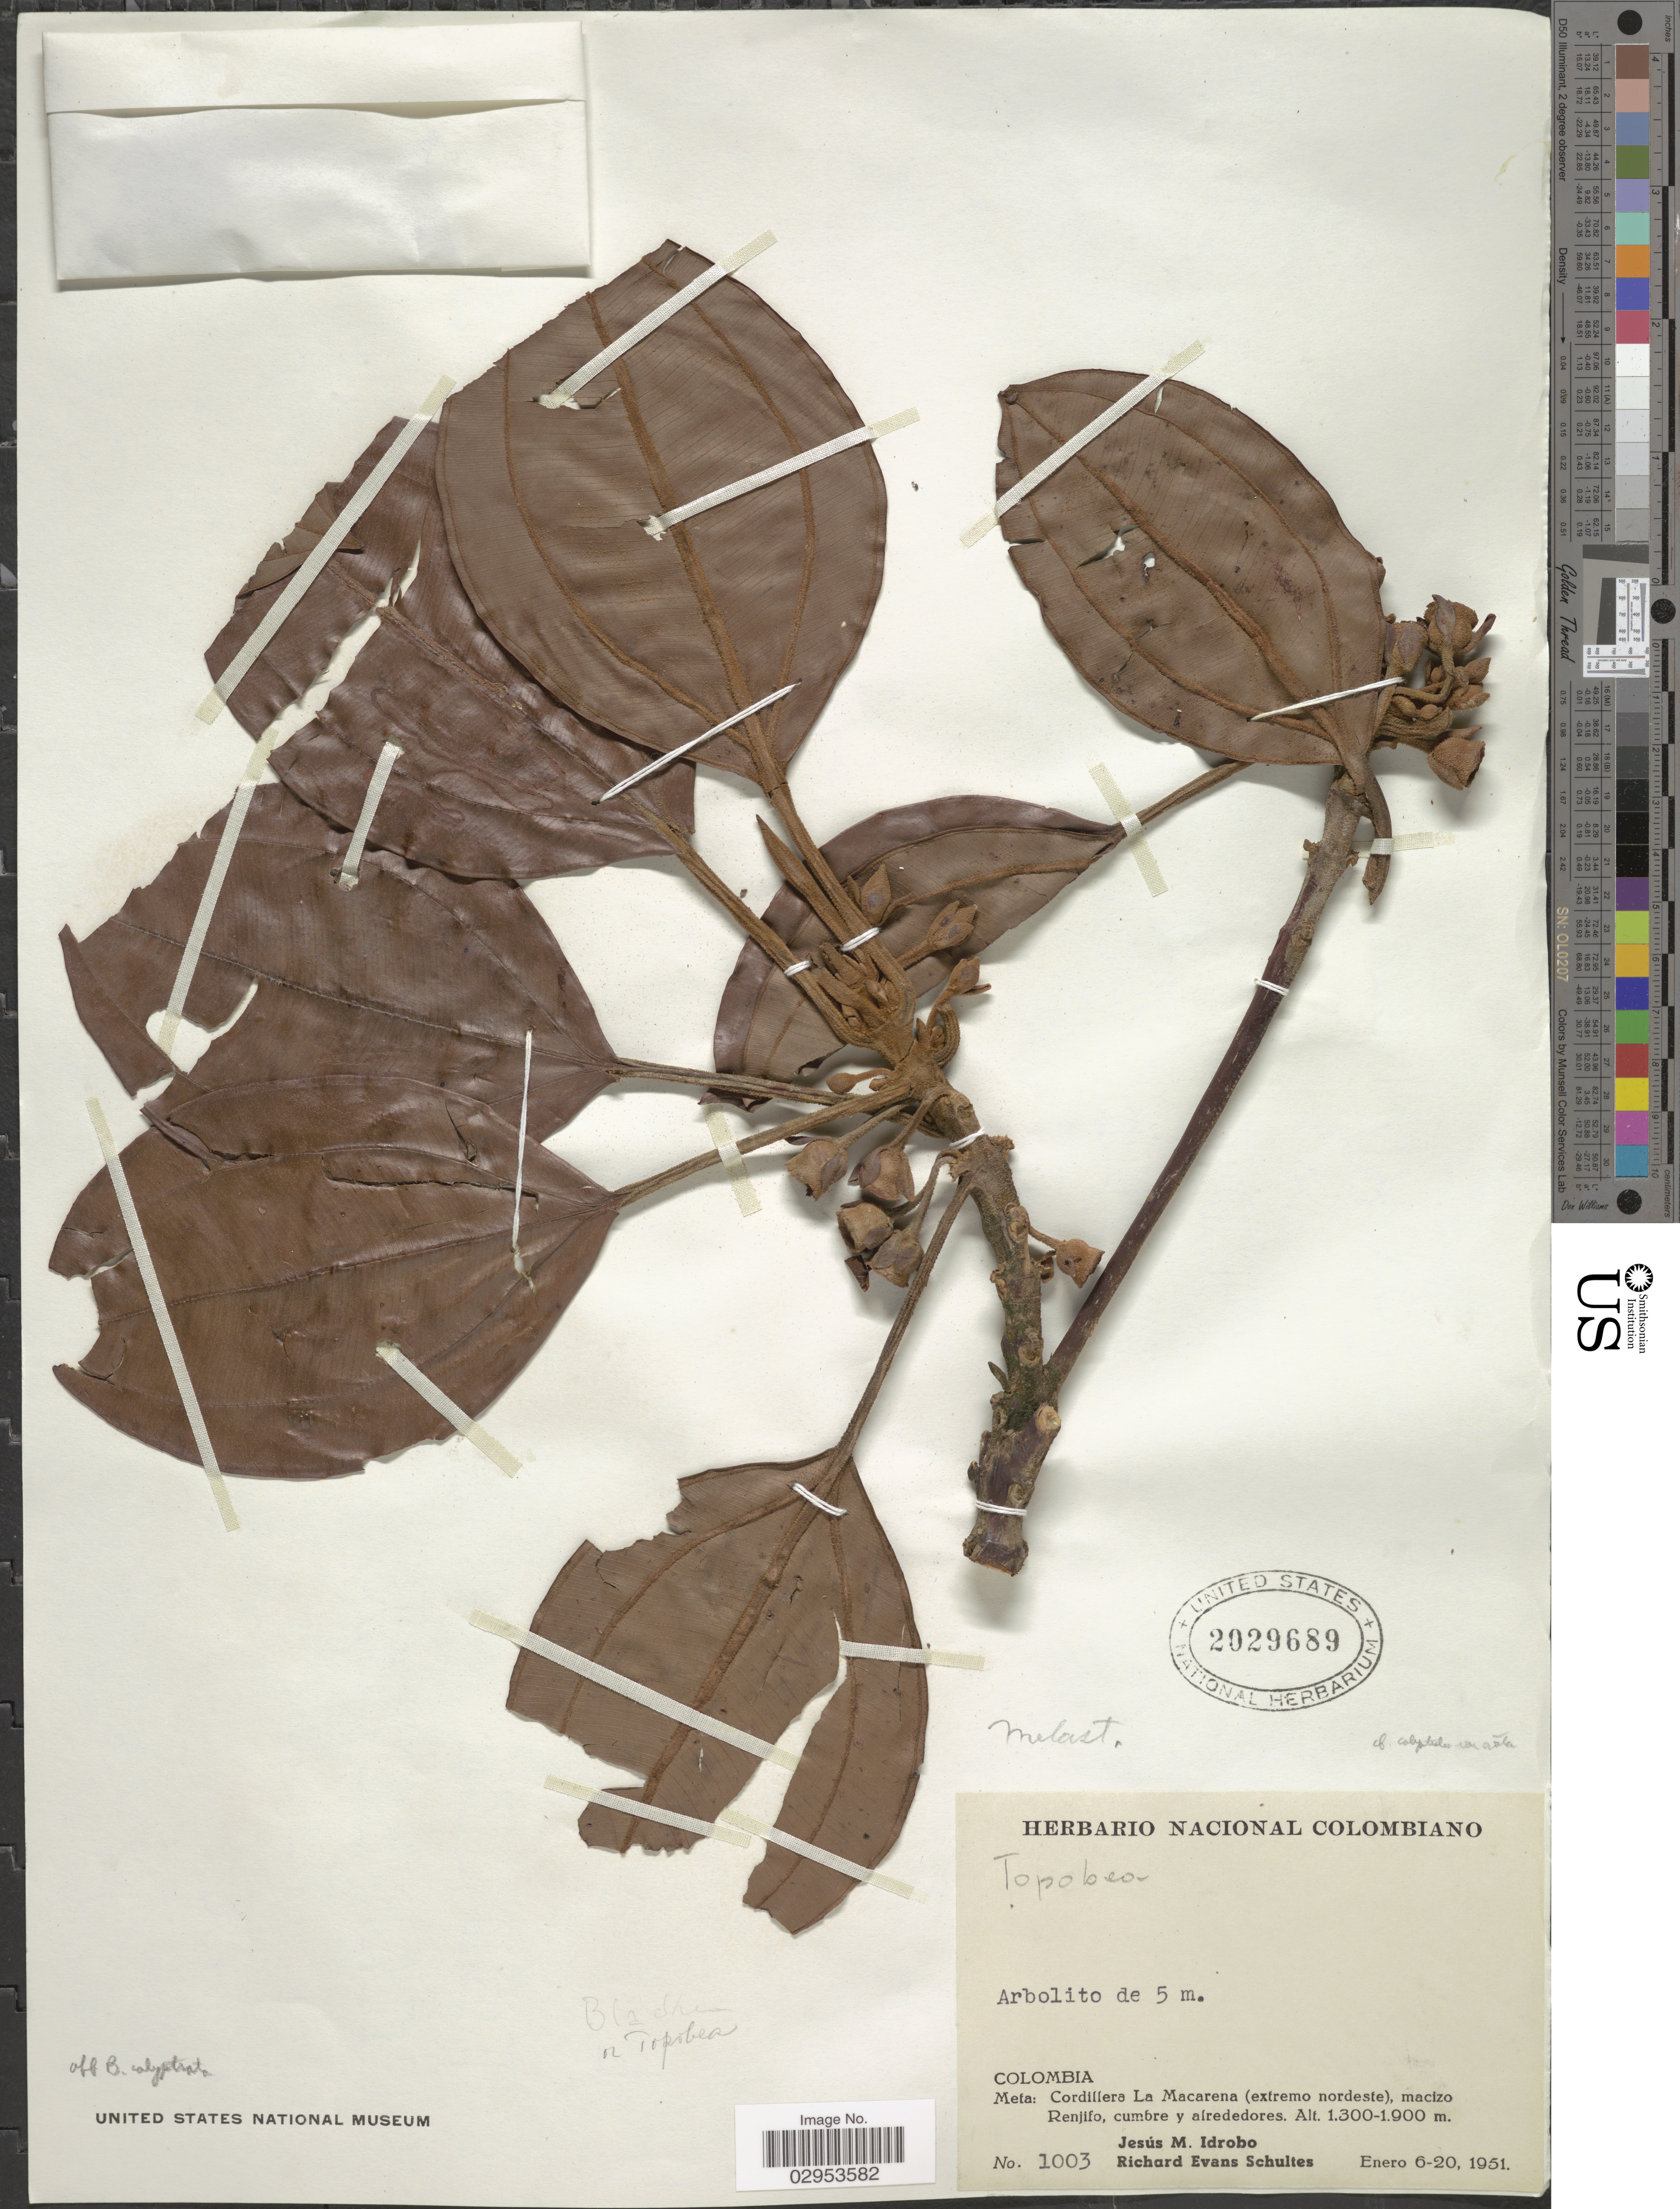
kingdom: Plantae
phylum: Tracheophyta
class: Magnoliopsida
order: Myrtales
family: Melastomataceae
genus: Blakea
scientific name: Blakea sp.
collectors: J. M. Idrobo & R. E. Schultes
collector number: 1003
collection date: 1951-01-06/1951-01-20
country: Colombia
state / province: Meta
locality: Cordillera La Macarena (extremo nordeste), macizo Renjifo.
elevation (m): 1300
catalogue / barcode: US 2029689